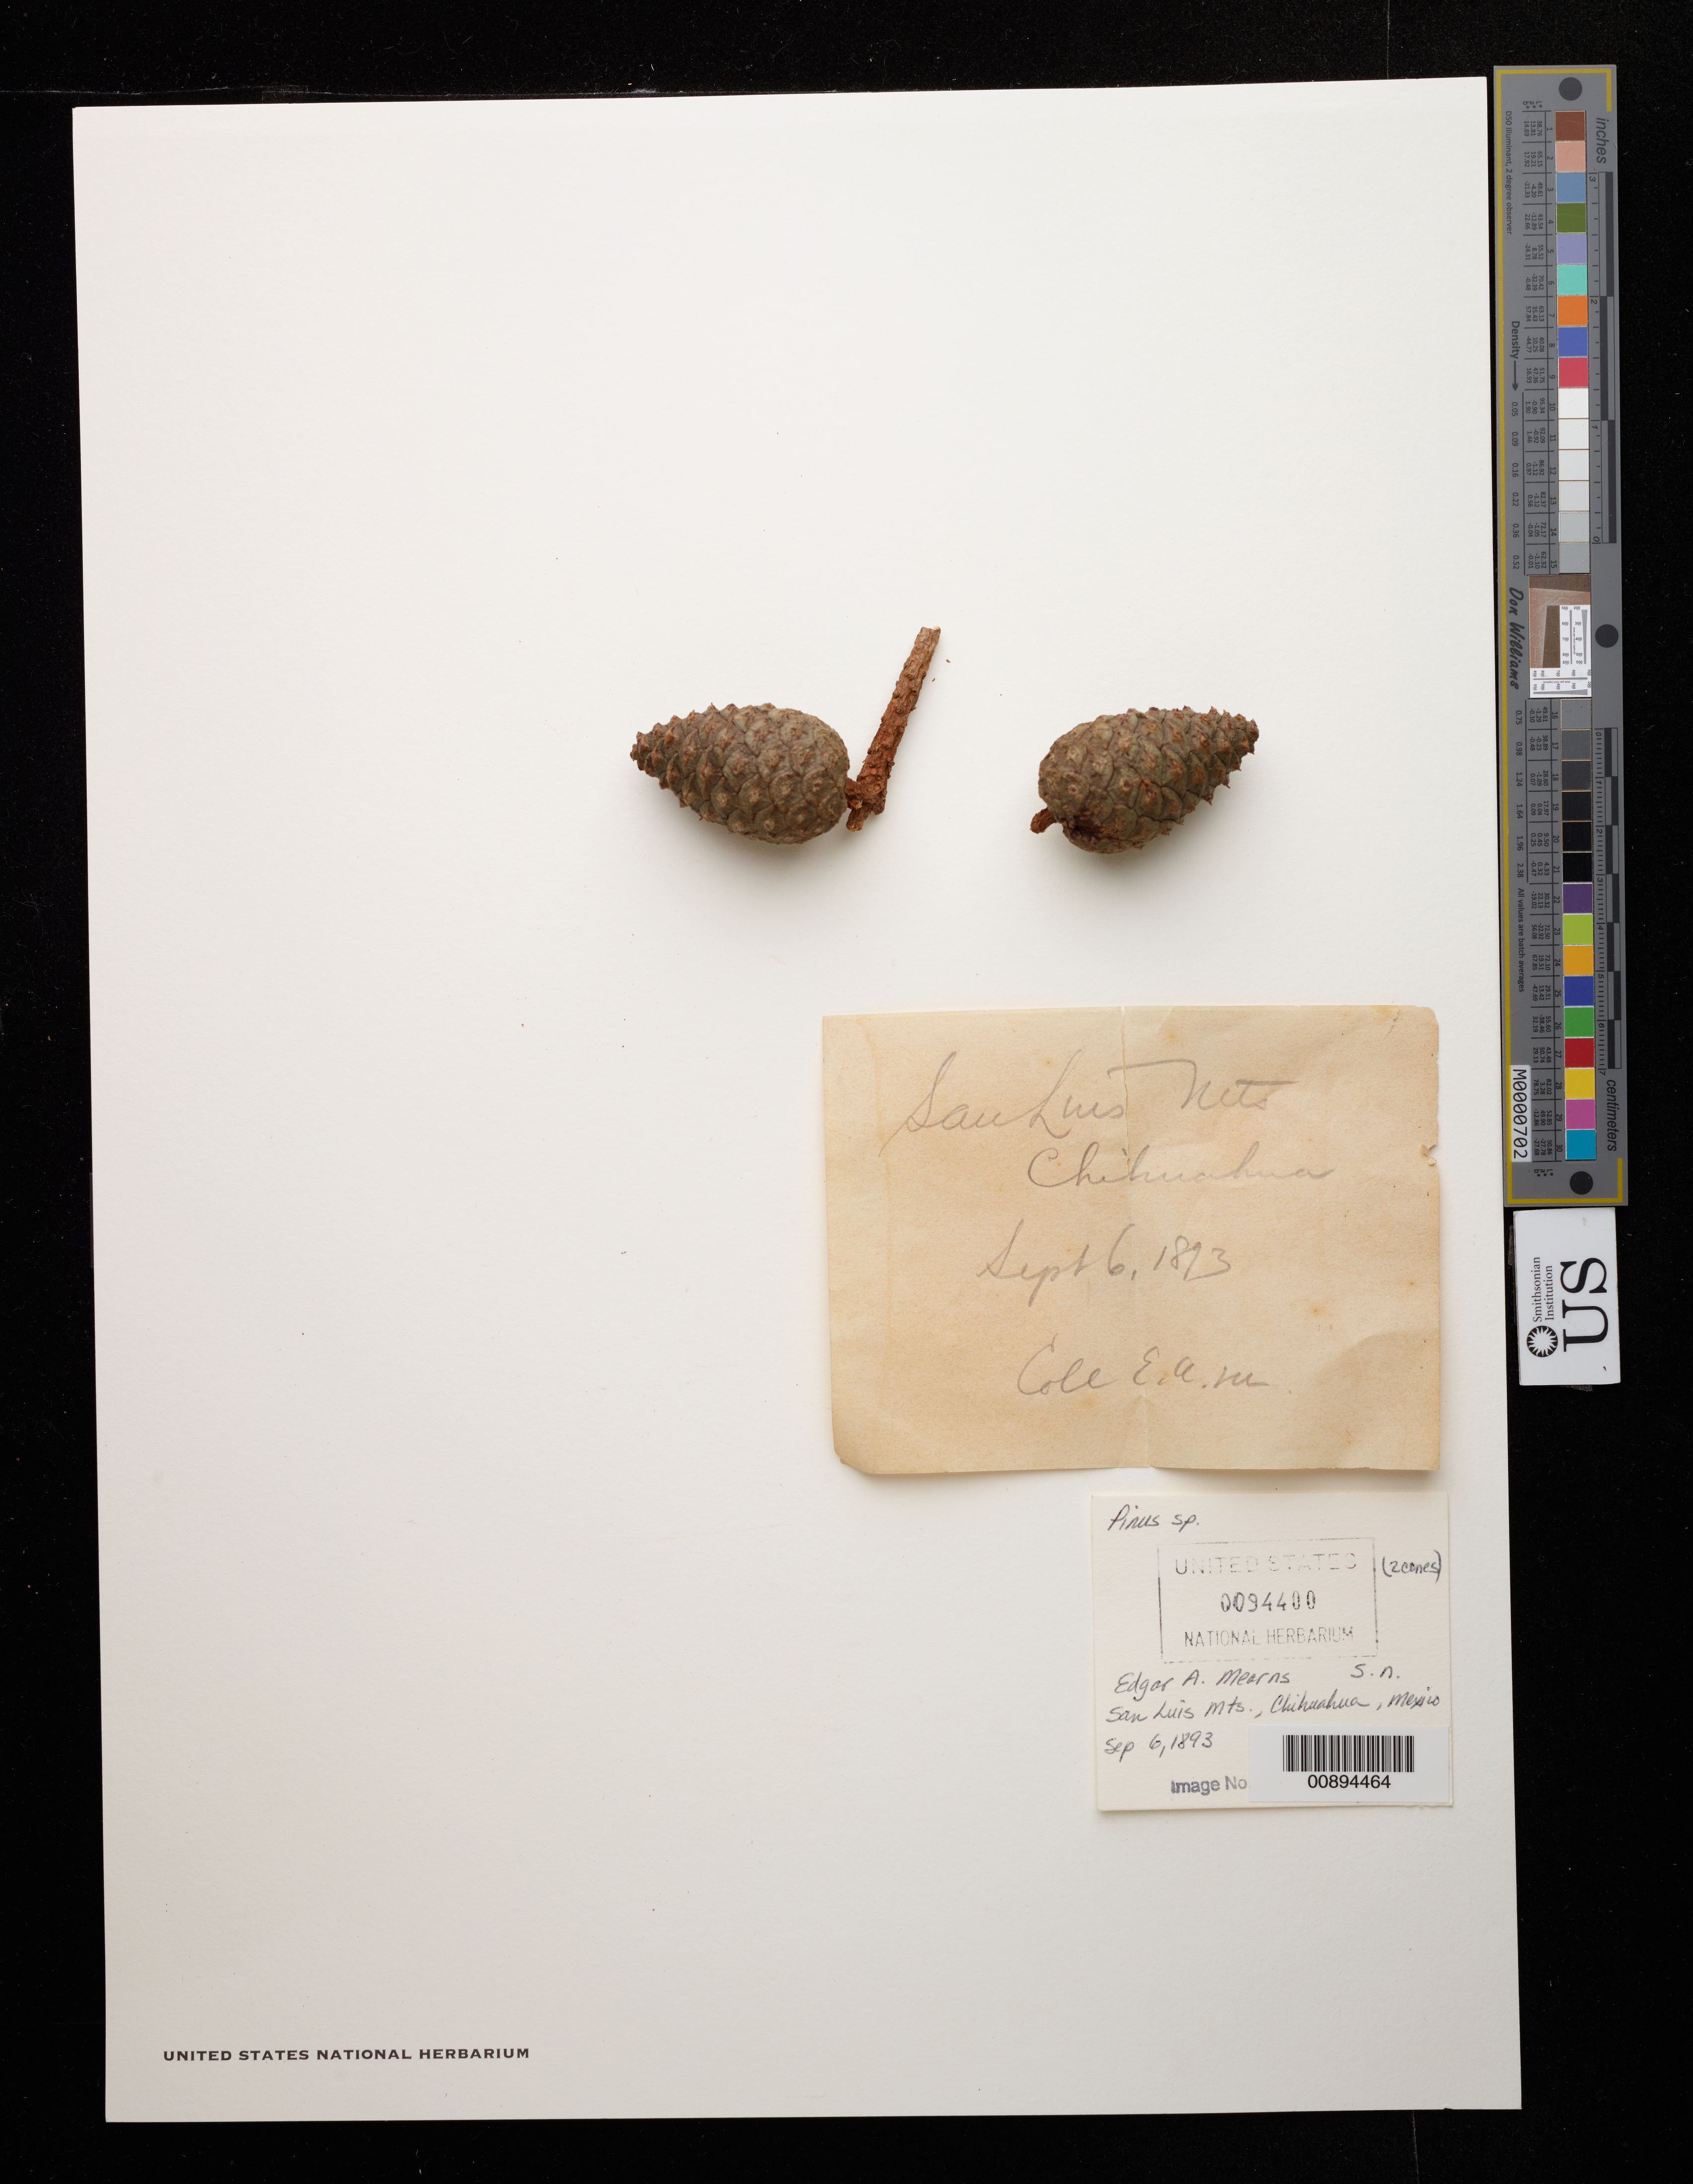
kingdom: Plantae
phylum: Tracheophyta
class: Pinopsida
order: Pinales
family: Pinaceae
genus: Pinus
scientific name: Pinus sp.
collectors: E. A. Mearns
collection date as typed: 06 Sep 1893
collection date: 1893-09-06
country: Mexico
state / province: Chihuahua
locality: San Luis Mts., Chihuahua.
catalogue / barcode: US 94400